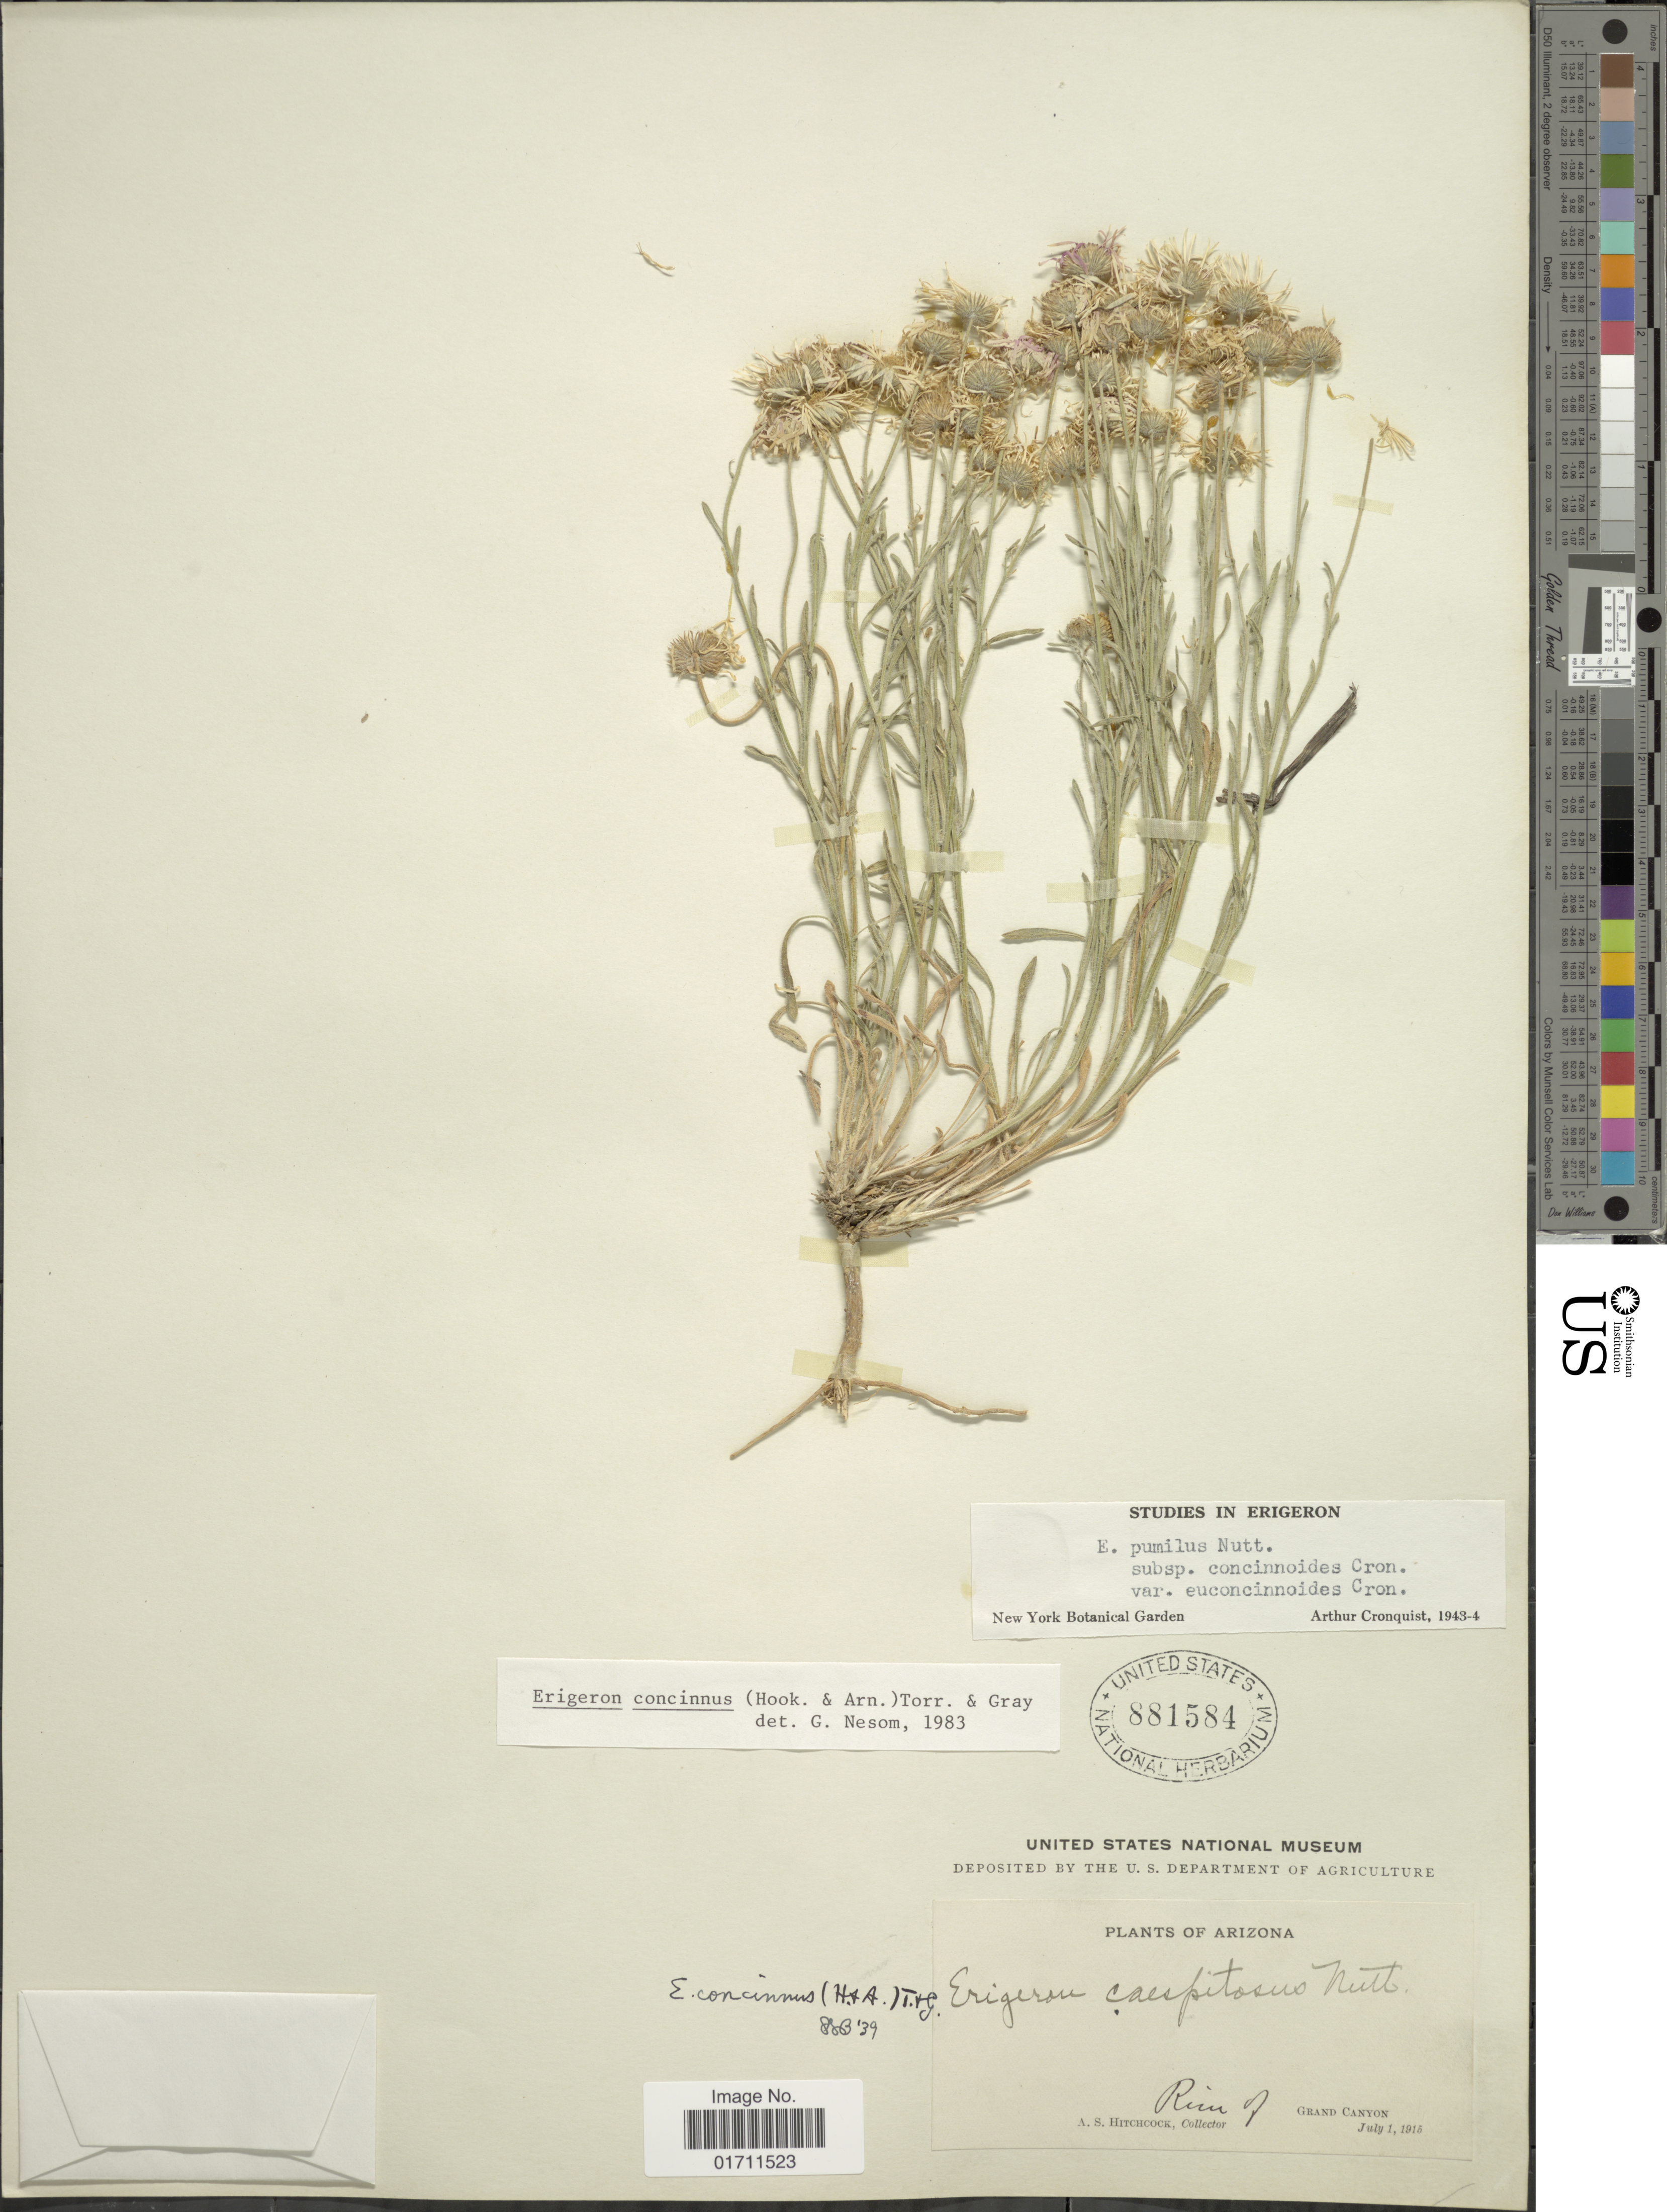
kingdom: Plantae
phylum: Tracheophyta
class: Magnoliopsida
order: Asterales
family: Asteraceae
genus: Erigeron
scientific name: Erigeron concinnus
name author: (Hook. & Arn.) Torr. & A. Gray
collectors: A. S. Hitchcock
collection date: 1915-07-01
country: United States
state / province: Arizona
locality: Rim of Grand Canyon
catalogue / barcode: US 881584